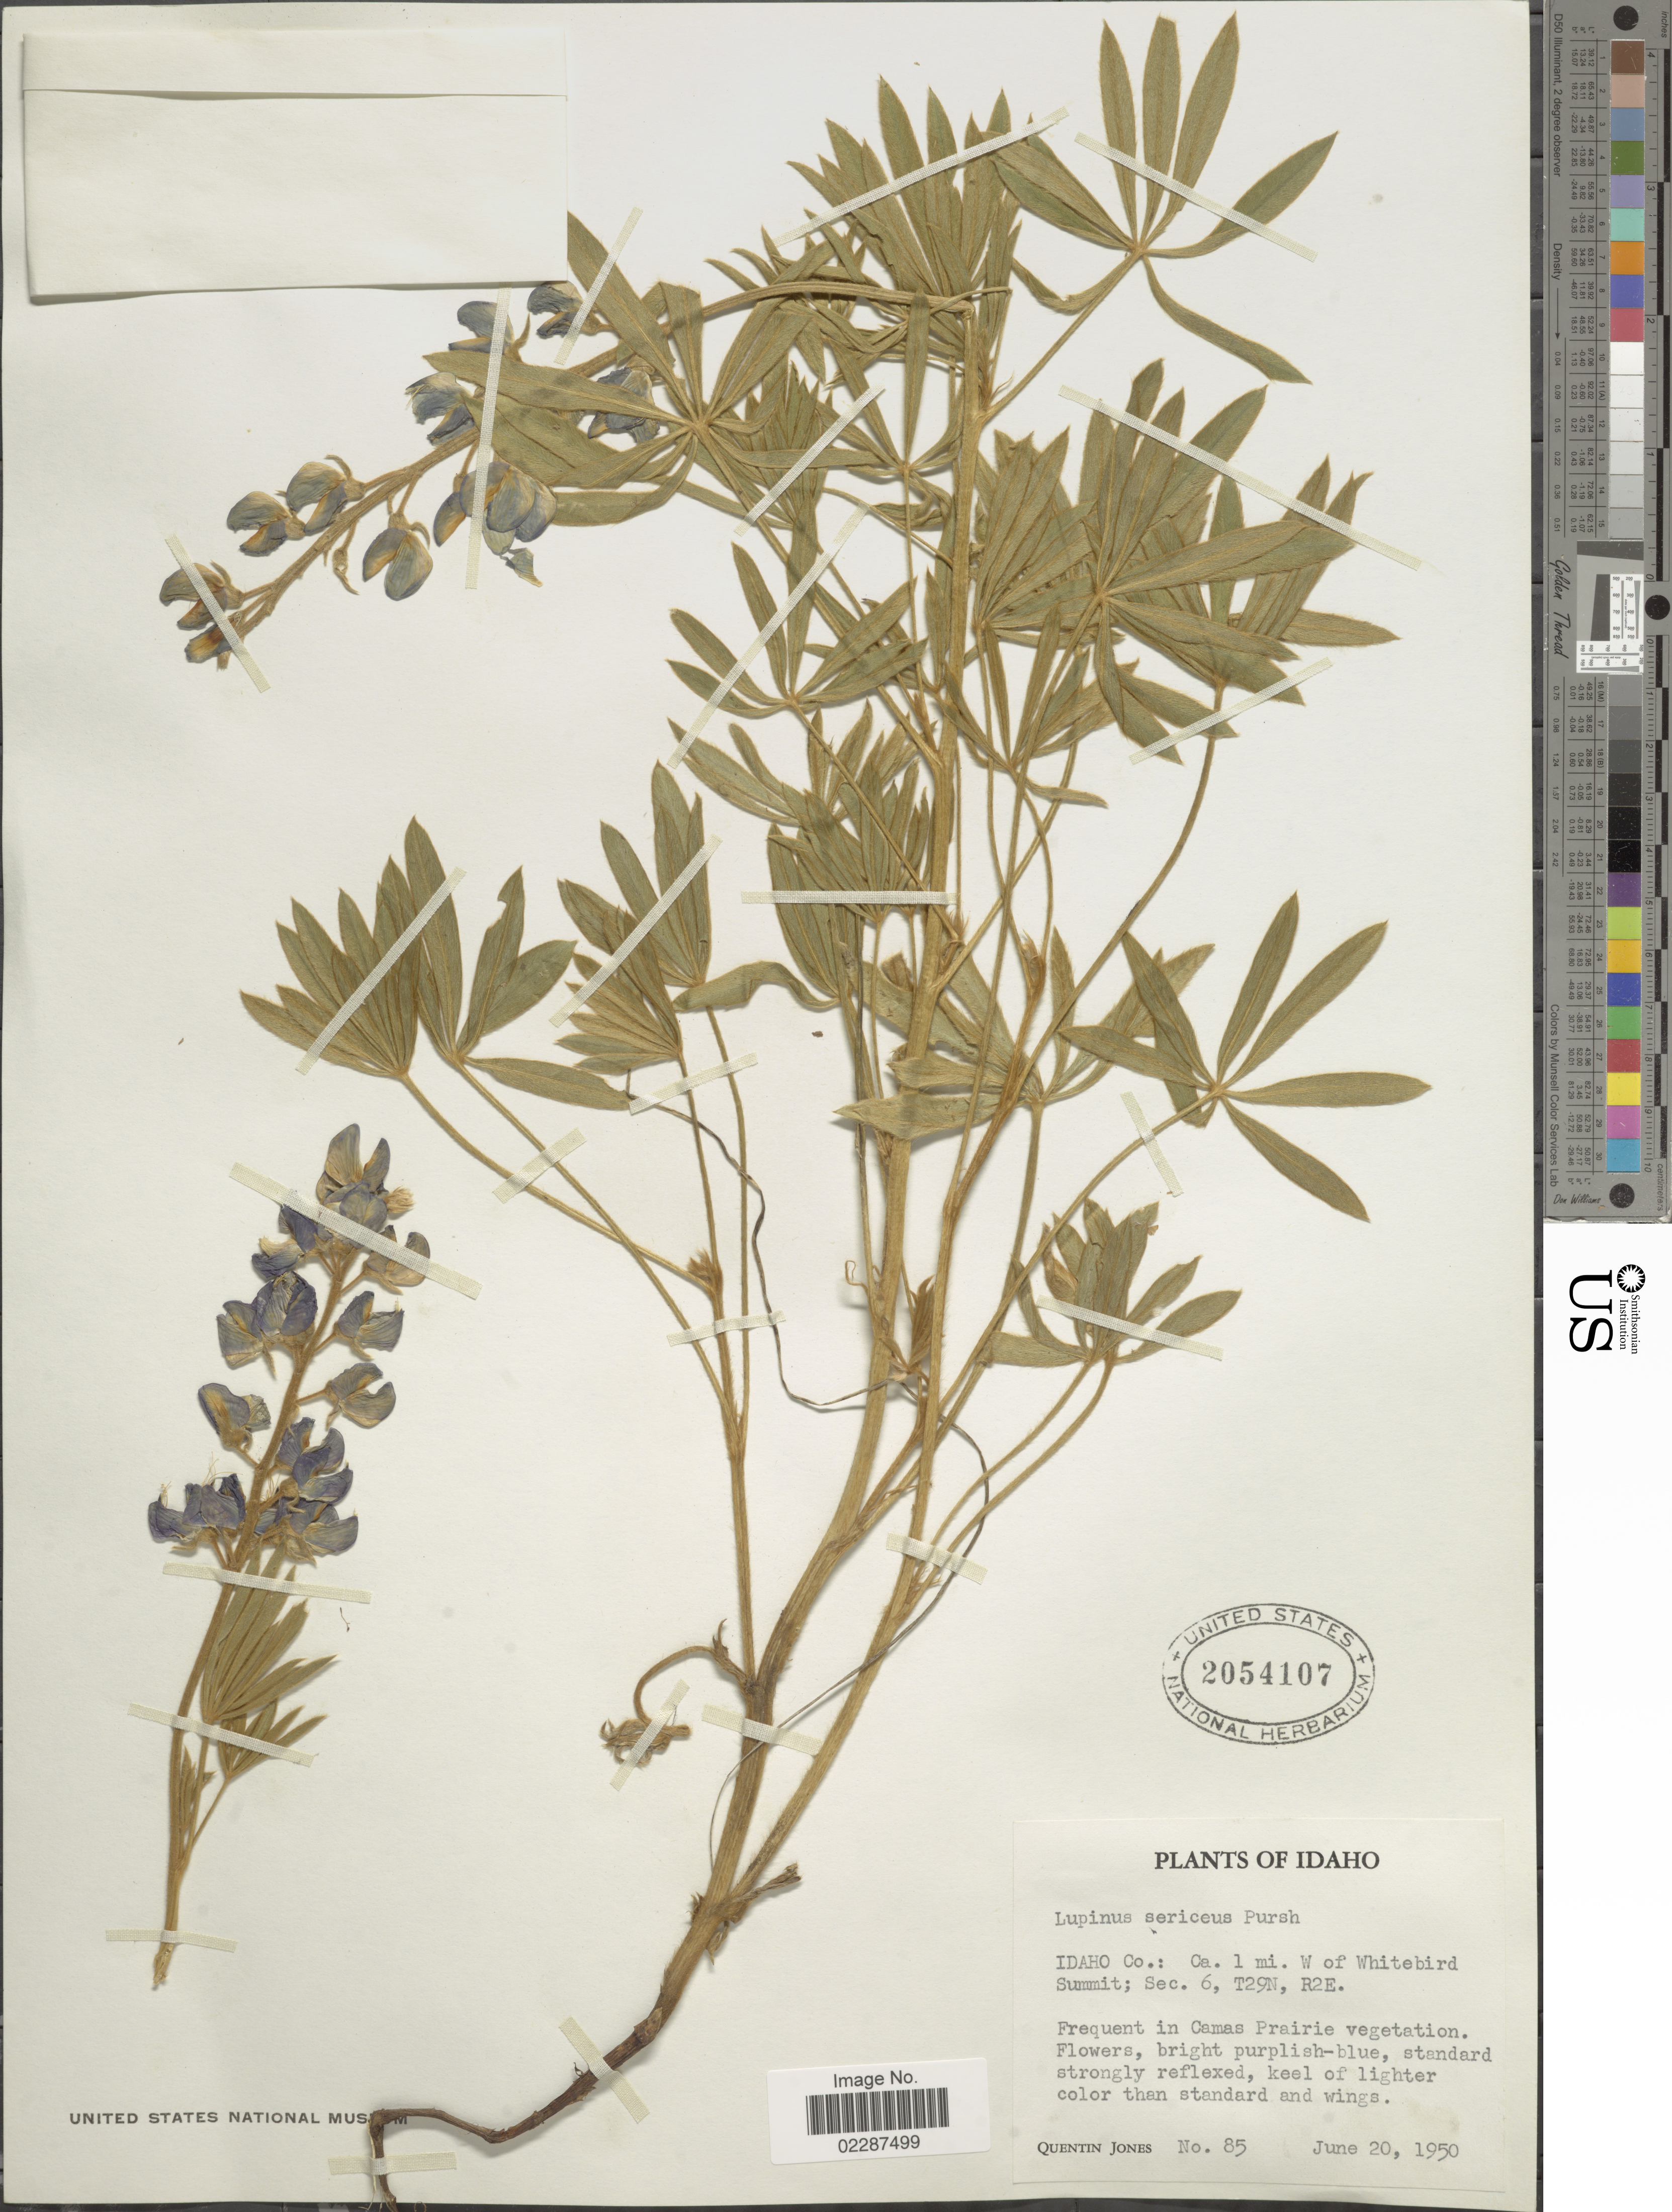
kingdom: Plantae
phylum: Tracheophyta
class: Magnoliopsida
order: Fabales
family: Fabaceae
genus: Lupinus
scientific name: Lupinus sericeus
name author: Pursh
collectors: Q. Jones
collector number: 85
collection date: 1950-06-20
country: United States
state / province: Idaho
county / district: Idaho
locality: Ca. 1 mi. W of Whitebird Summit; Sec. 6, T29N, R2E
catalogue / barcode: US 2054107